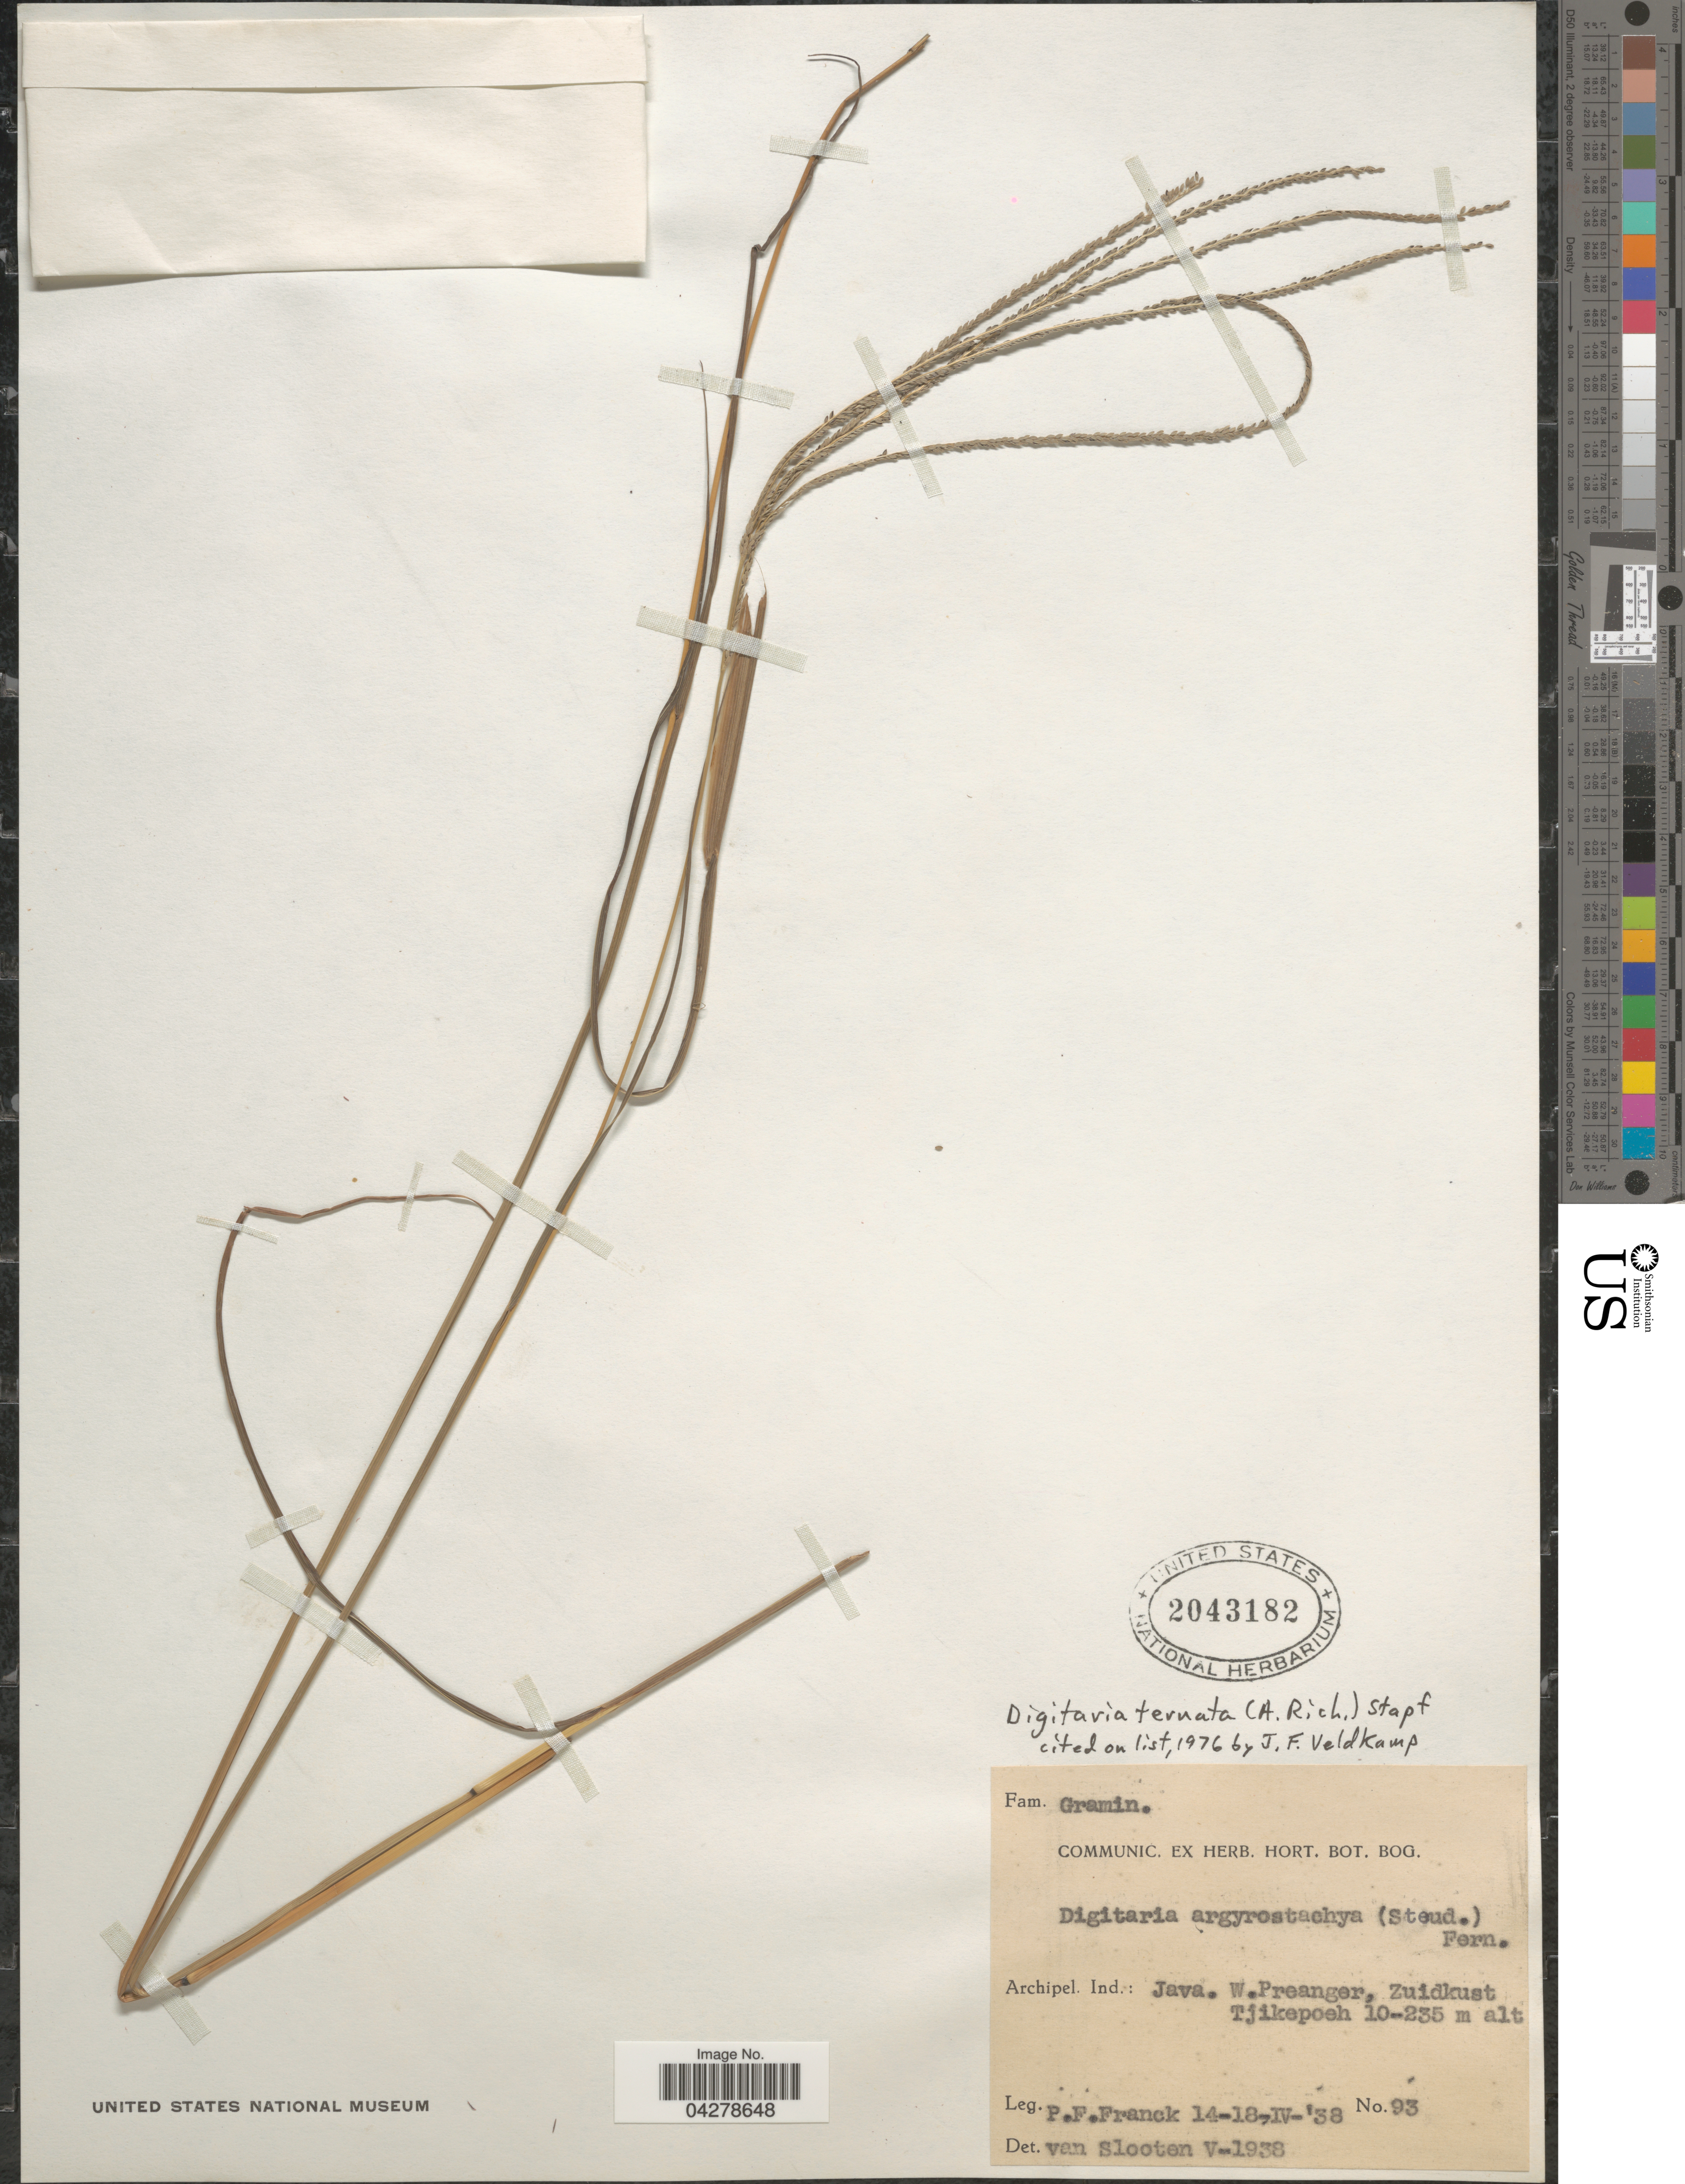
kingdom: Plantae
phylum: Tracheophyta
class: Liliopsida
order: Poales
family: Poaceae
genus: Digitaria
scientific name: Digitaria ternata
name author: (Hochr. ex A. Rich.) Stapf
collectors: P. Franck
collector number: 93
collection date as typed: Transcribed d/m/y: 14/4/38 to 18/4/38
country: Indonesia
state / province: Java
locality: Archipel. Ind.: W.Preanger, Zuidkust Tjikepoeh.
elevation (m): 10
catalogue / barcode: US 2043182